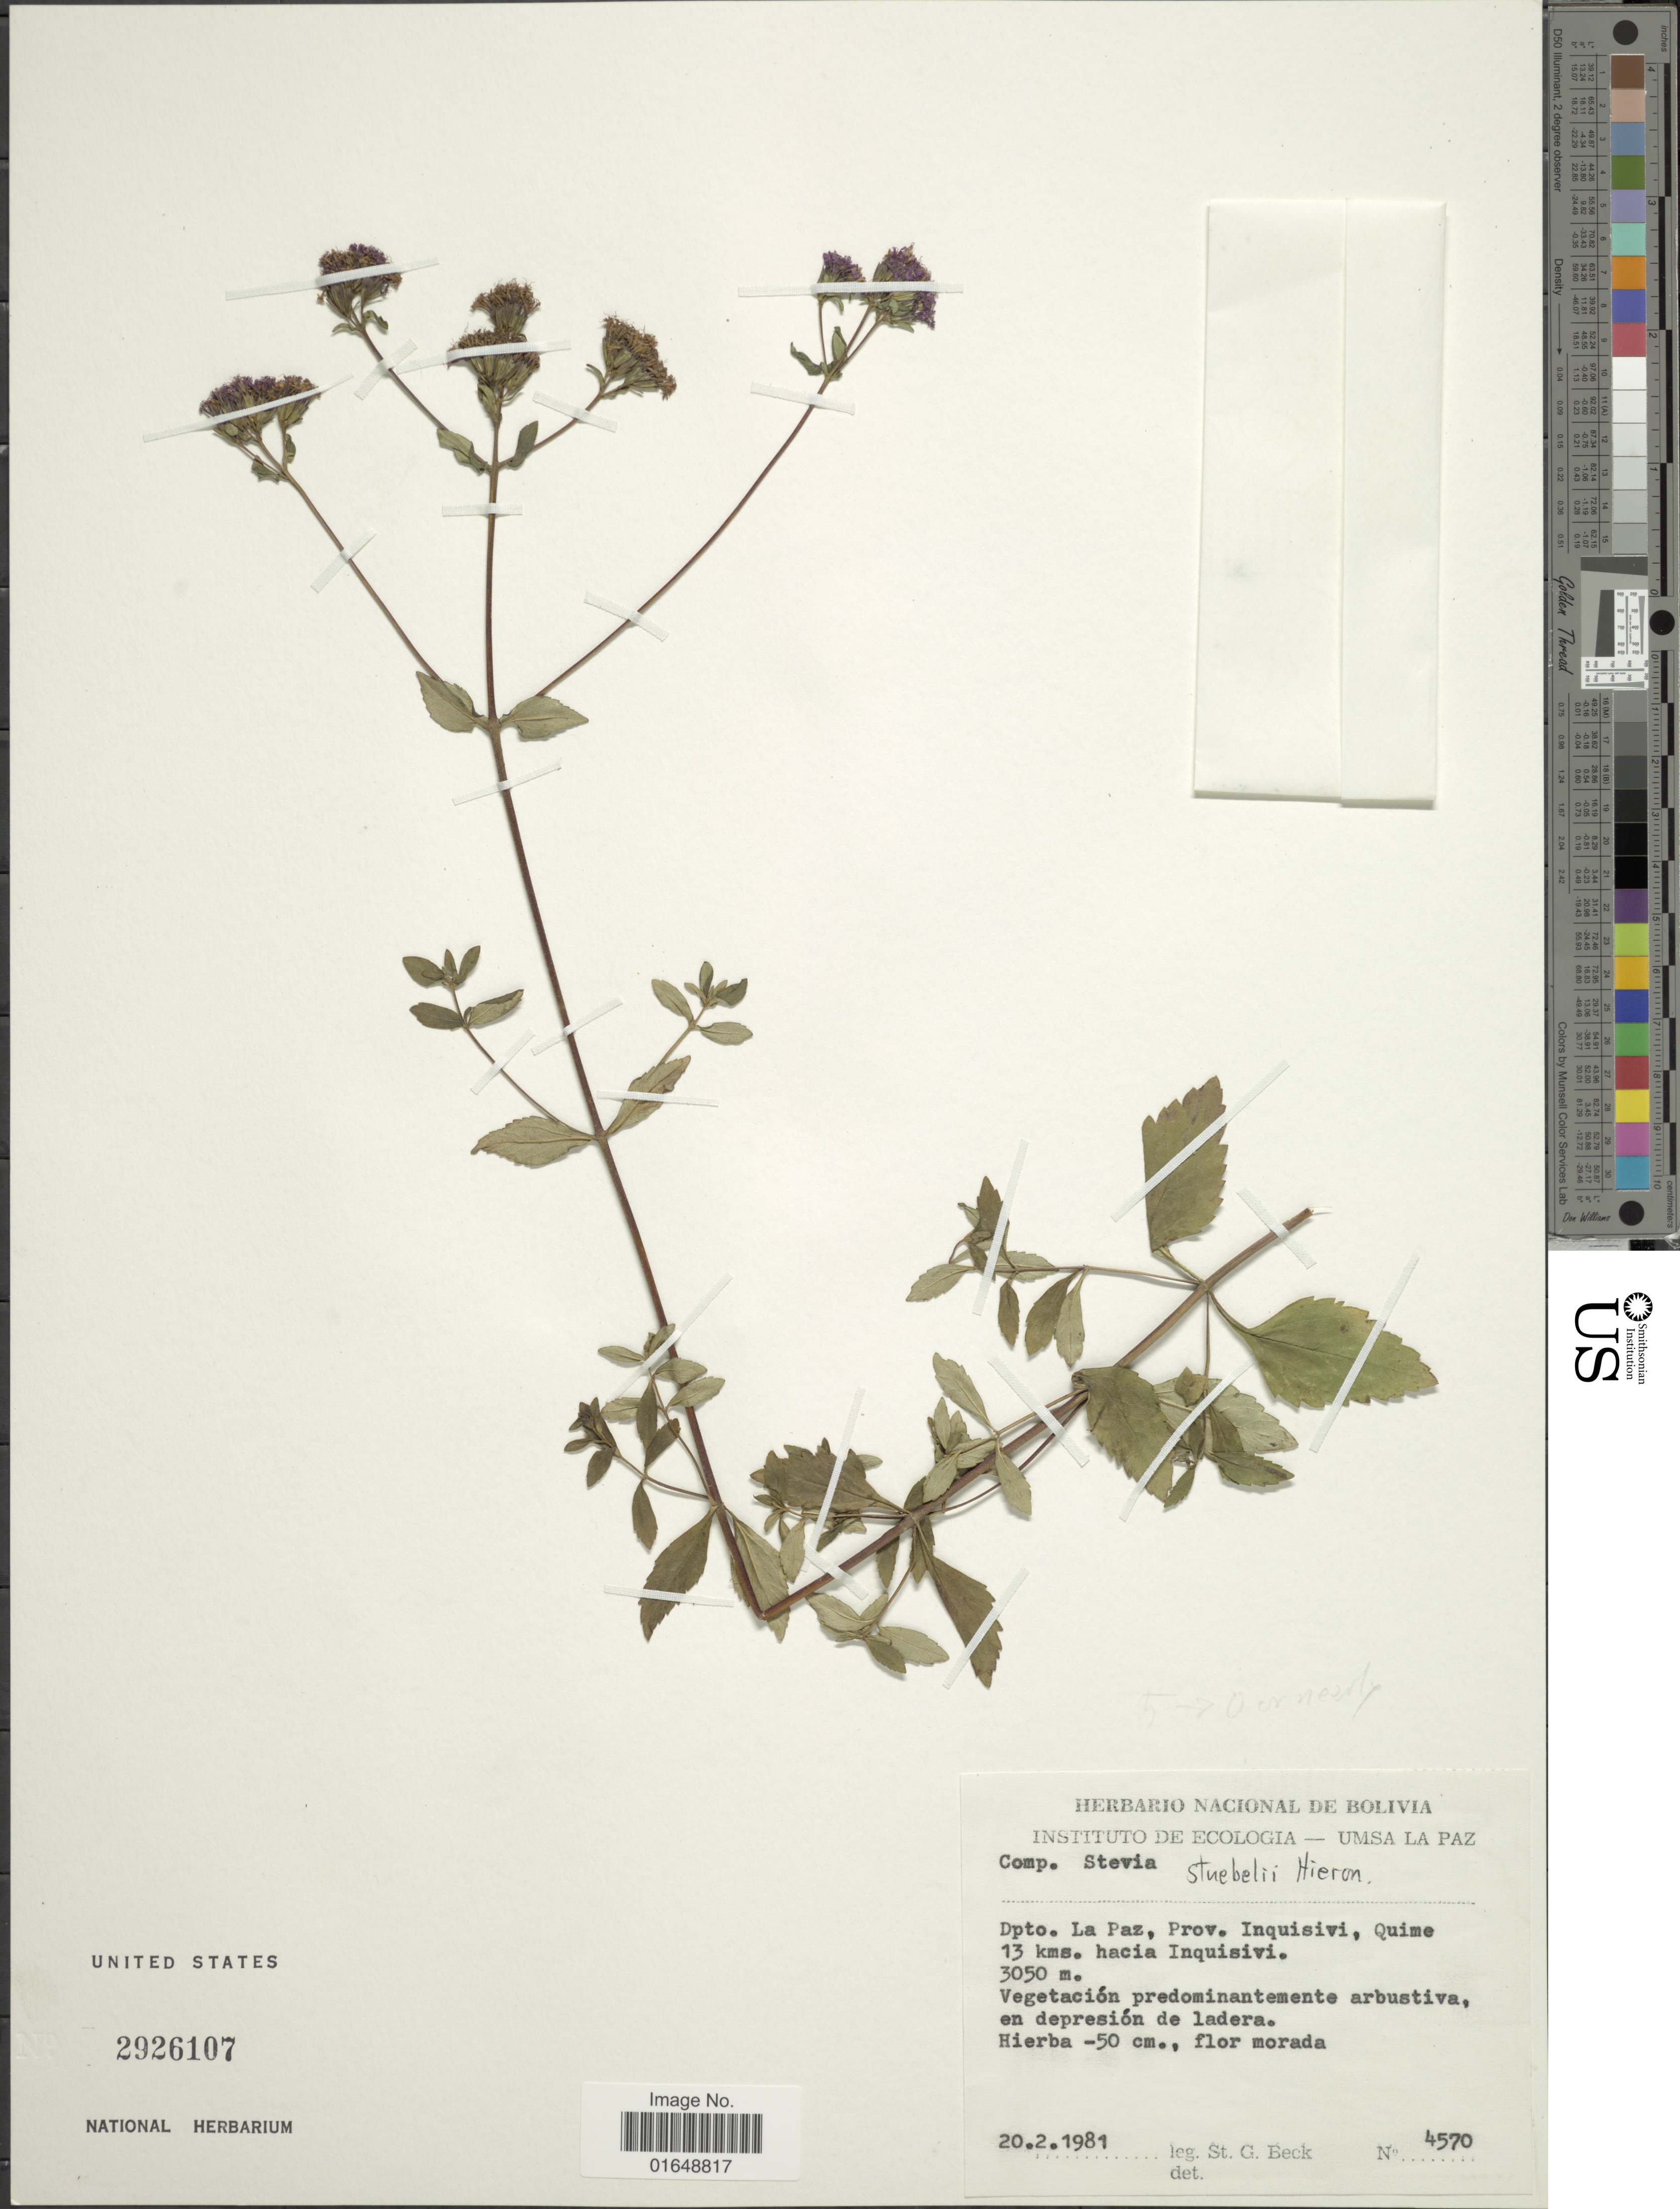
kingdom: Plantae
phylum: Tracheophyta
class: Magnoliopsida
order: Asterales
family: Asteraceae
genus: Stevia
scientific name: Stevia stuebelii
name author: Hieron.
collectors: S. G. Beck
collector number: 4570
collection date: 1981-02-20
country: Bolivia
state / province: La Paz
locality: Dpto. La Paz, Prov. Inquisivi, Quime 13 kms. hacia Inquisivi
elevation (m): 3050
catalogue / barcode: US 2926107